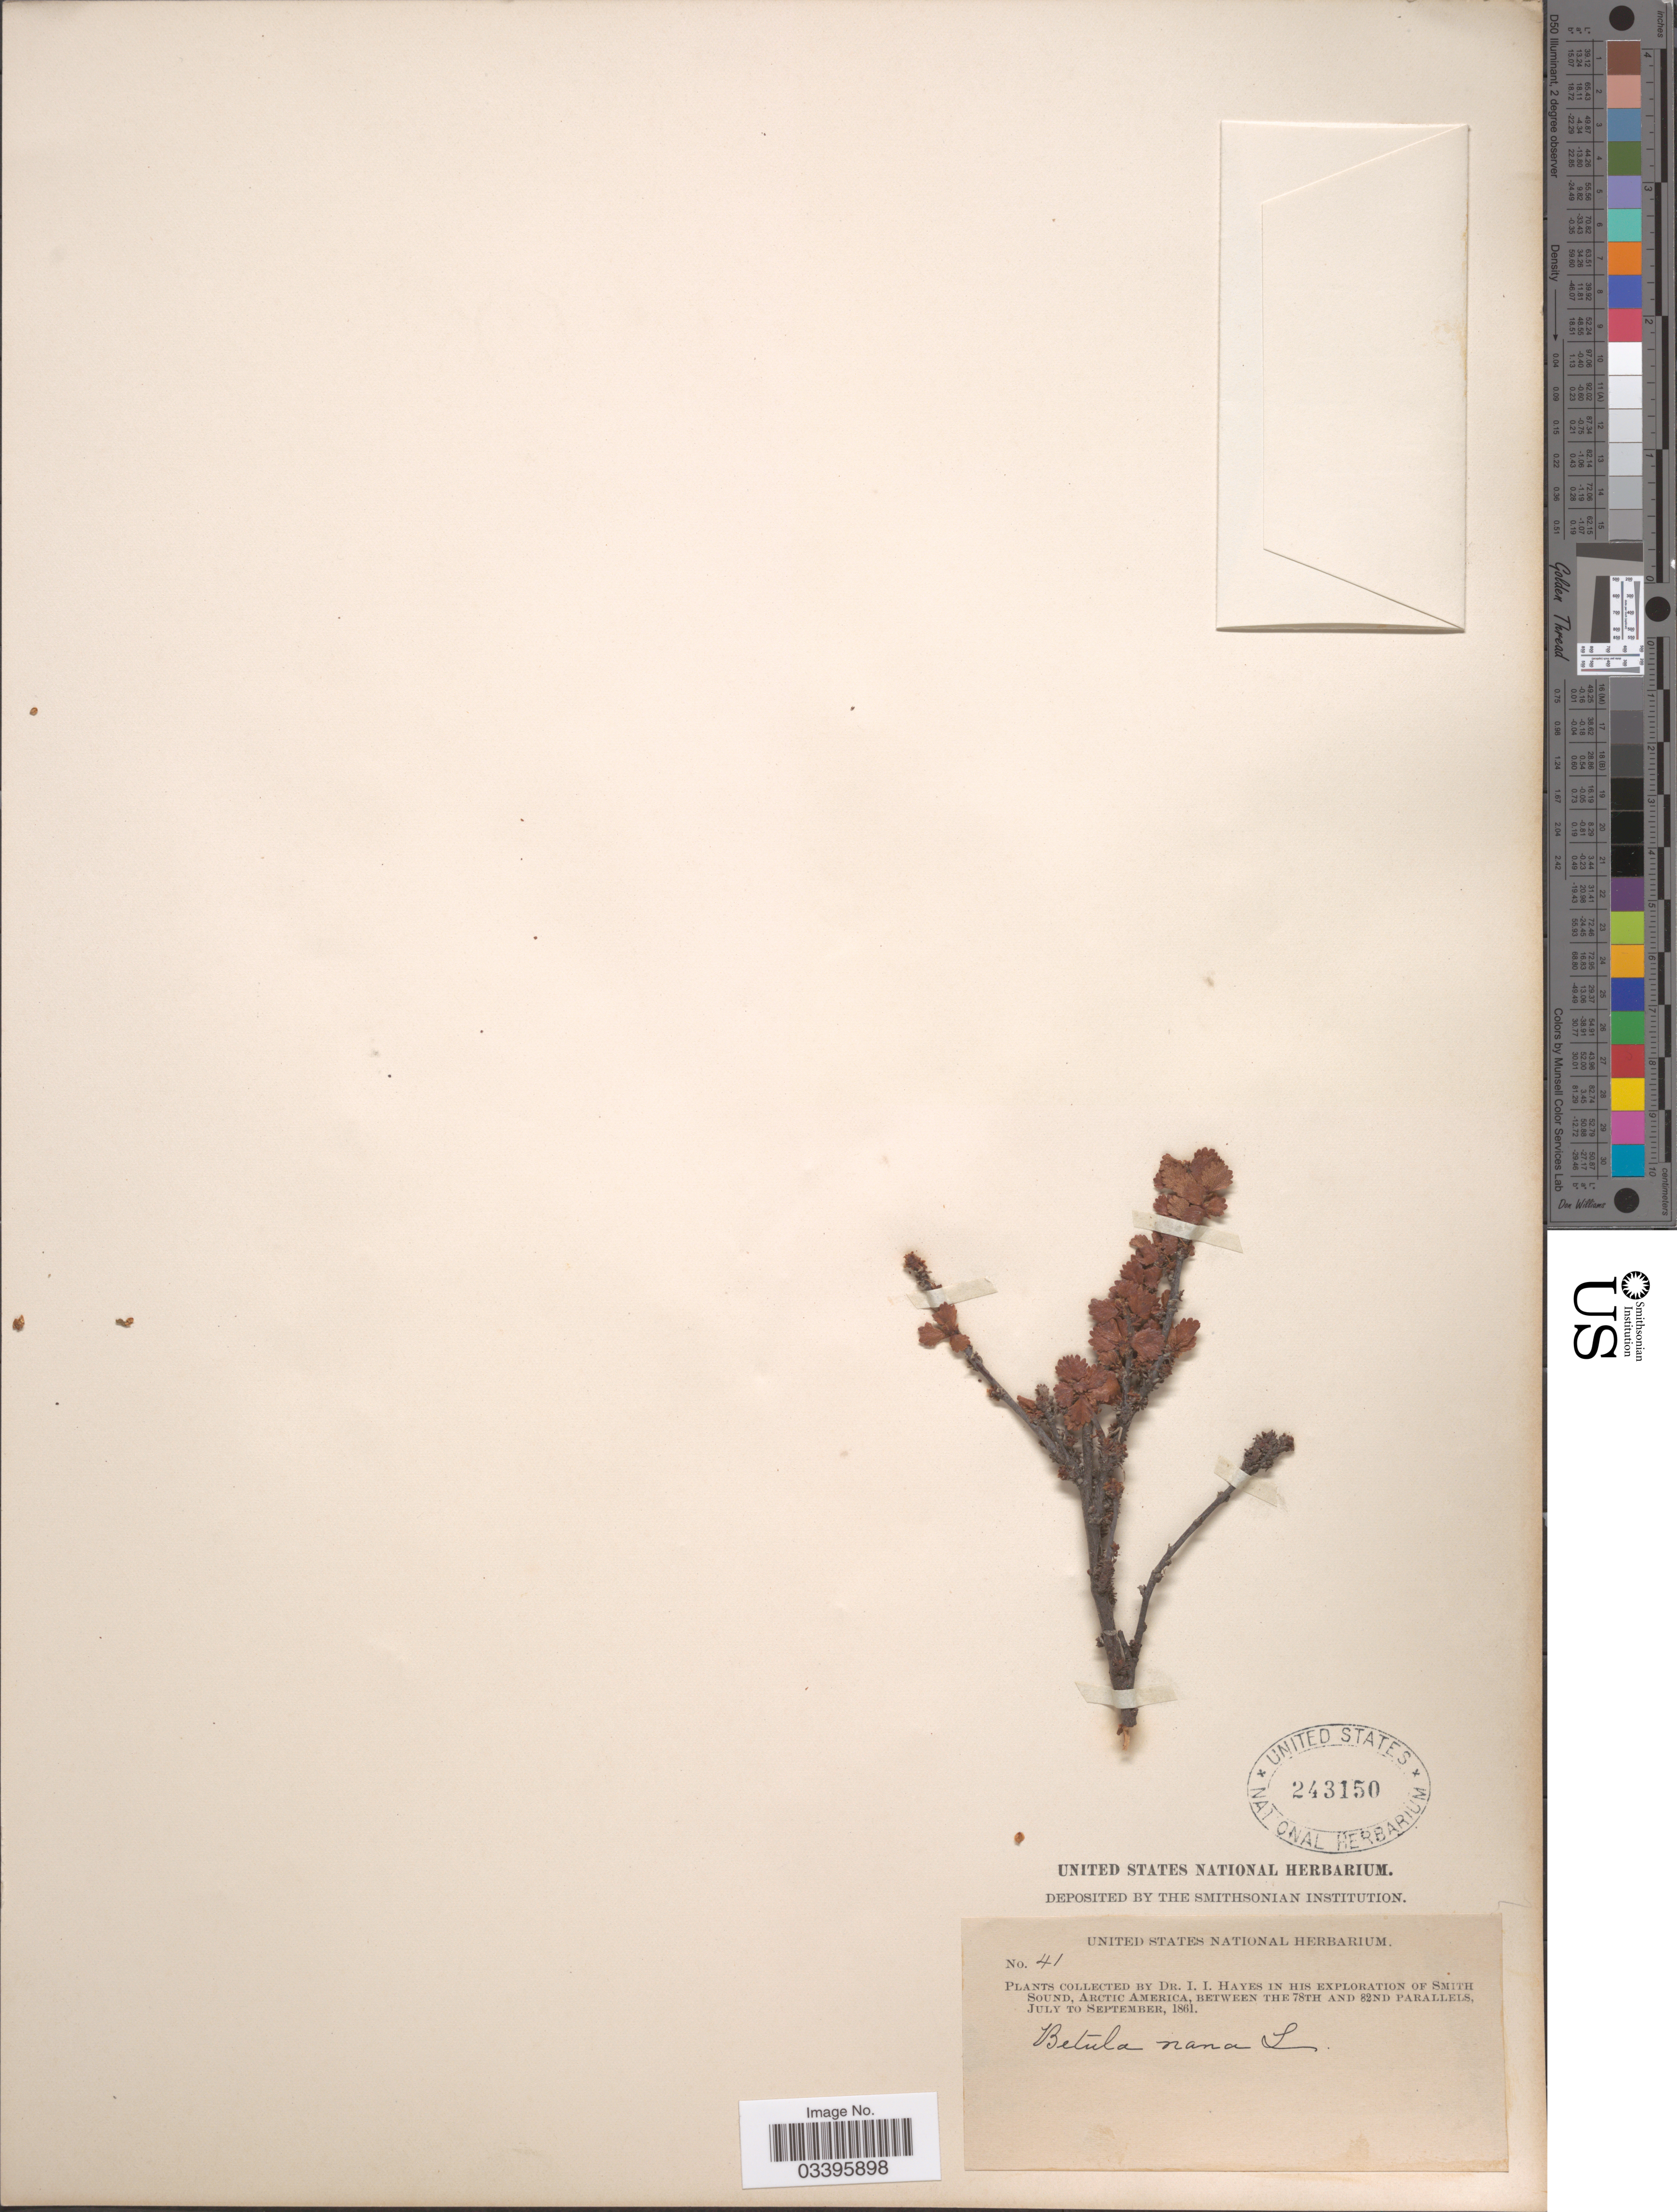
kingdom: Plantae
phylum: Tracheophyta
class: Magnoliopsida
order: Fagales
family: Betulaceae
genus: Betula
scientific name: Betula nana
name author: L.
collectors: I. I. Hayes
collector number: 41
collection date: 1861-07/1861-09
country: United States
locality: Smith Sound, Arctic America, Between the 78th and 82nd Parallels.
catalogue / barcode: US 243150